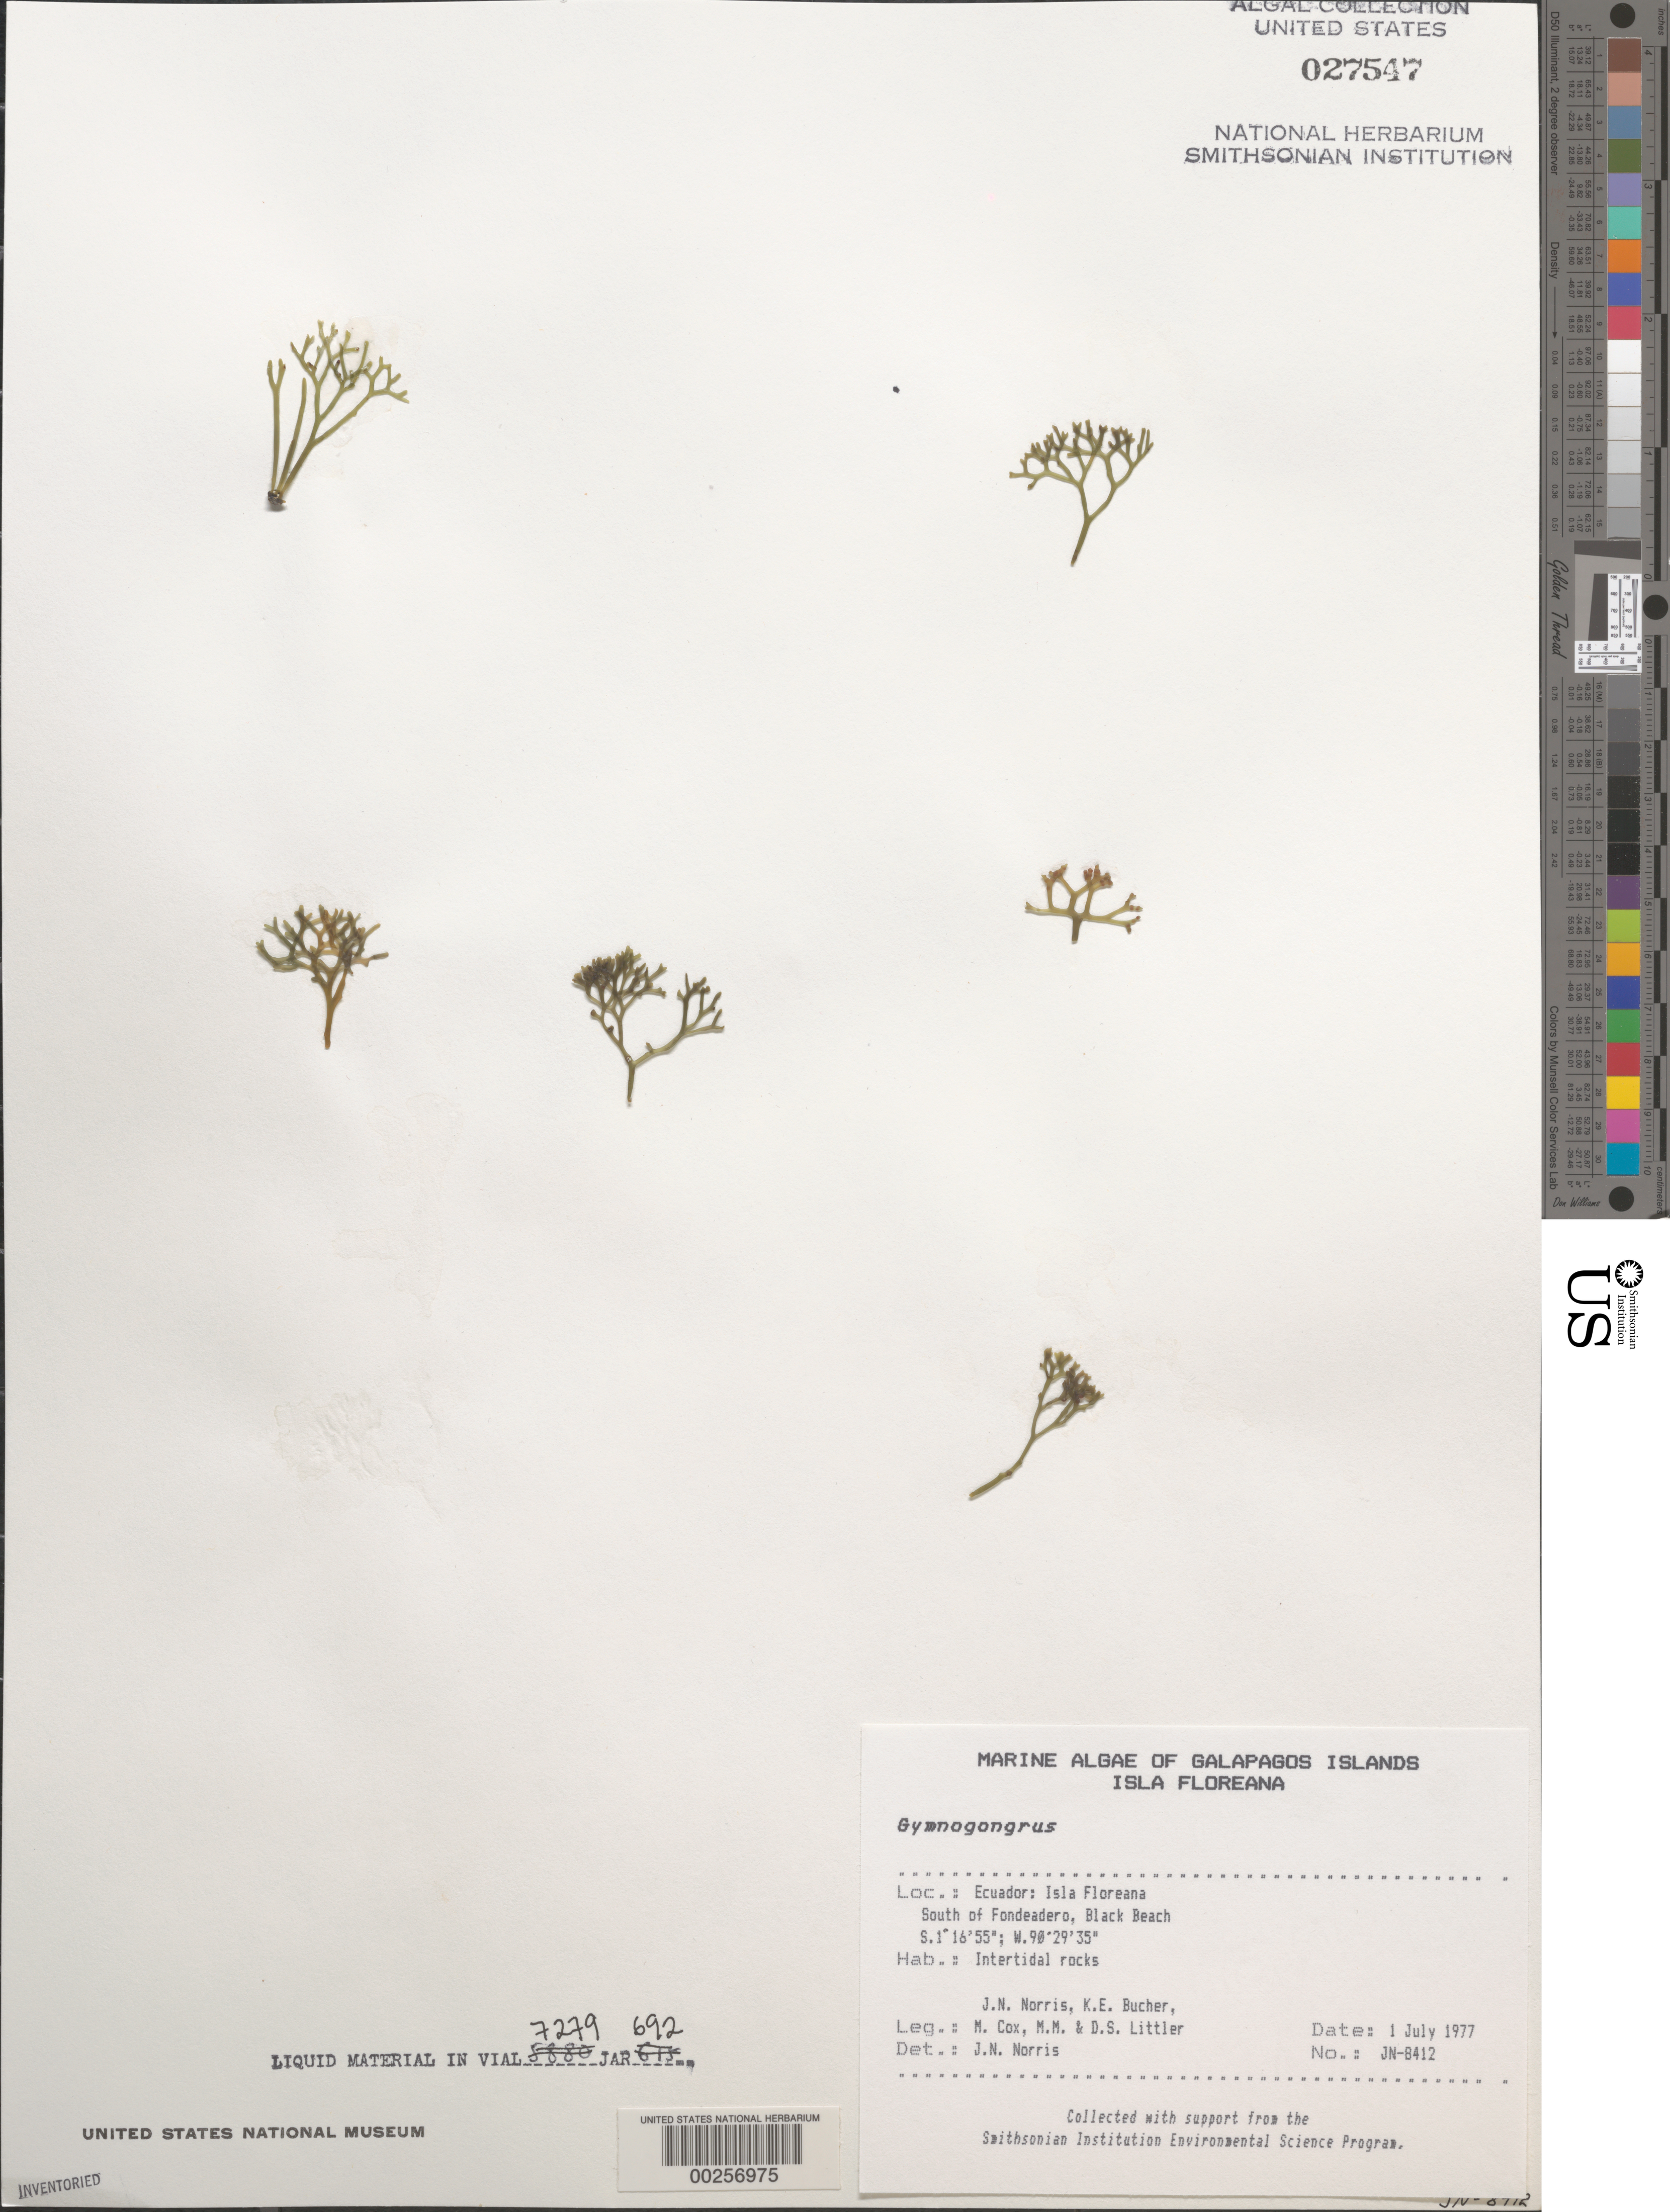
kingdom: Plantae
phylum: Rhodophyta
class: Florideophyceae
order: Gigartinales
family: Phyllophoraceae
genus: Gymnogongrus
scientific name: Gymnogongrus sp.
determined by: Norris, James N.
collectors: J. N. Norris, K. E. Bucher, M. Cox, M. M. Littler & D. S. Littler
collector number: JN-8412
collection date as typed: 01 Jul 1977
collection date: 1977-07-01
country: Ecuador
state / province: Colón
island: Floreana [Charles, Santa Maria]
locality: Black Beach south of Fondeadero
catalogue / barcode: US 27547